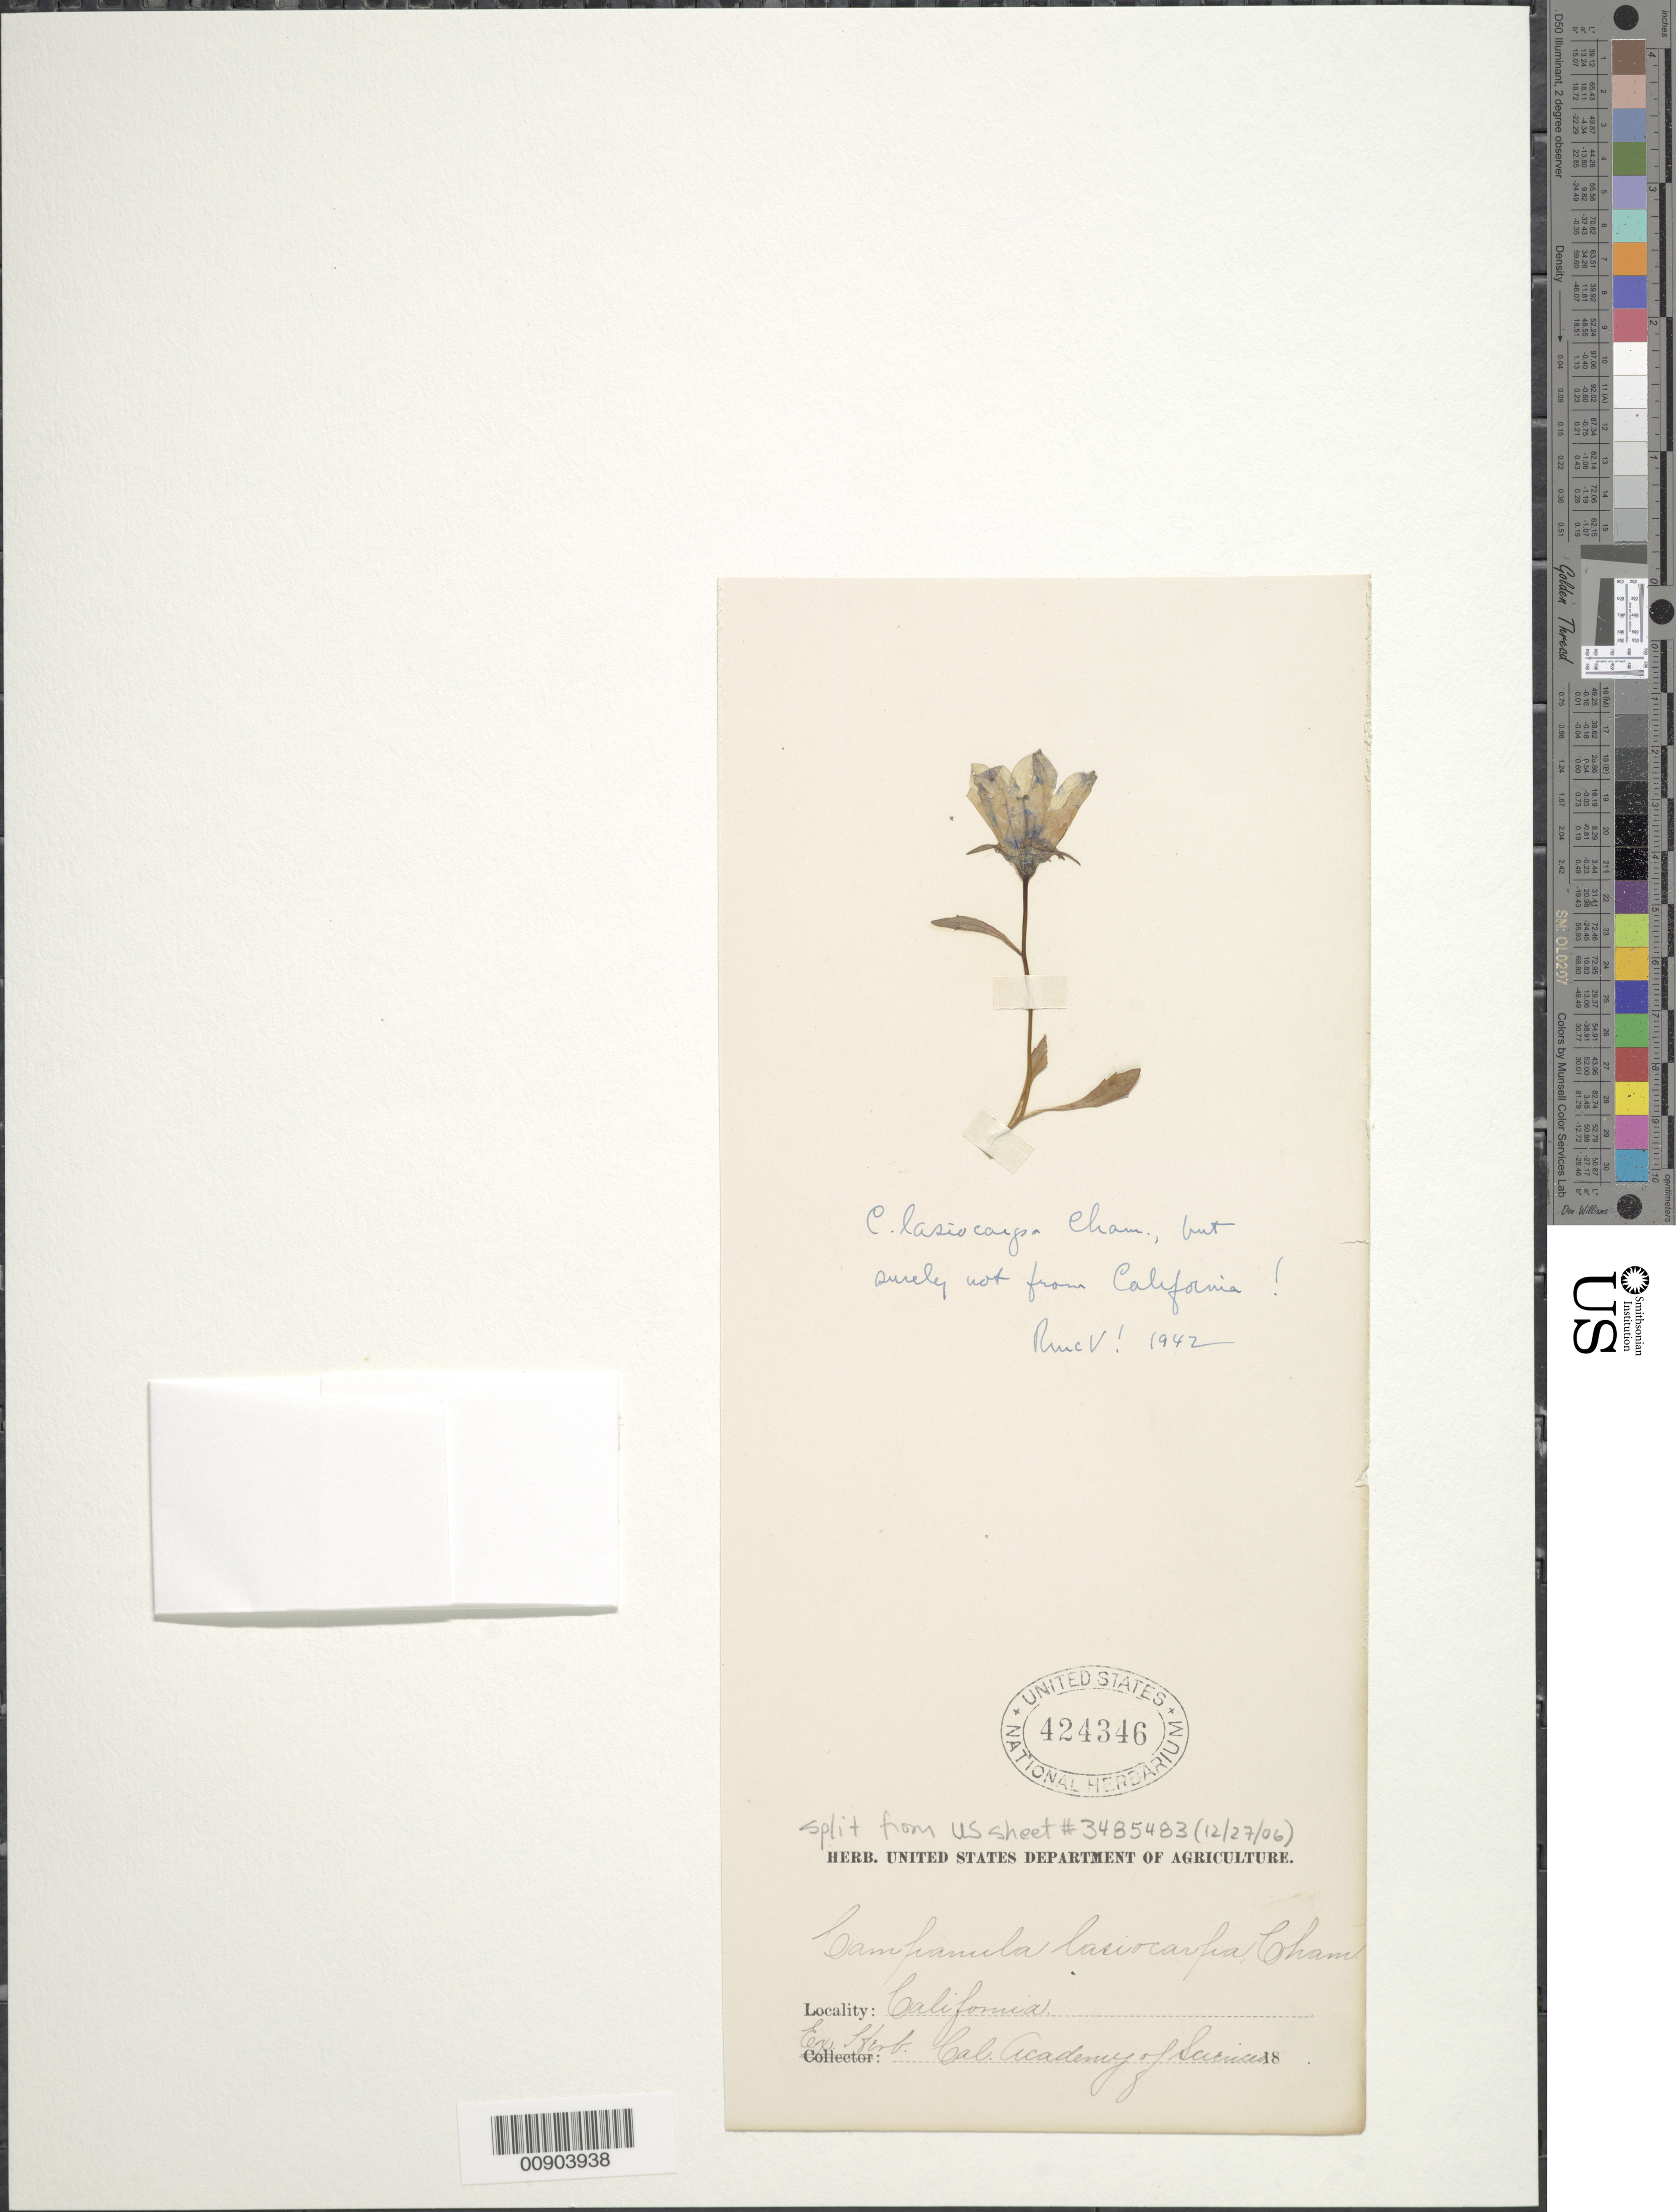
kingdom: Plantae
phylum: Tracheophyta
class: Magnoliopsida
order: Asterales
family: Campanulaceae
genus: Campanula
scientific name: Campanula lasiocarpa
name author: Cham.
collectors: ex herb. Cal. Academy of Sciences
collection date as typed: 18--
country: United States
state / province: California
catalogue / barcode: US 424346